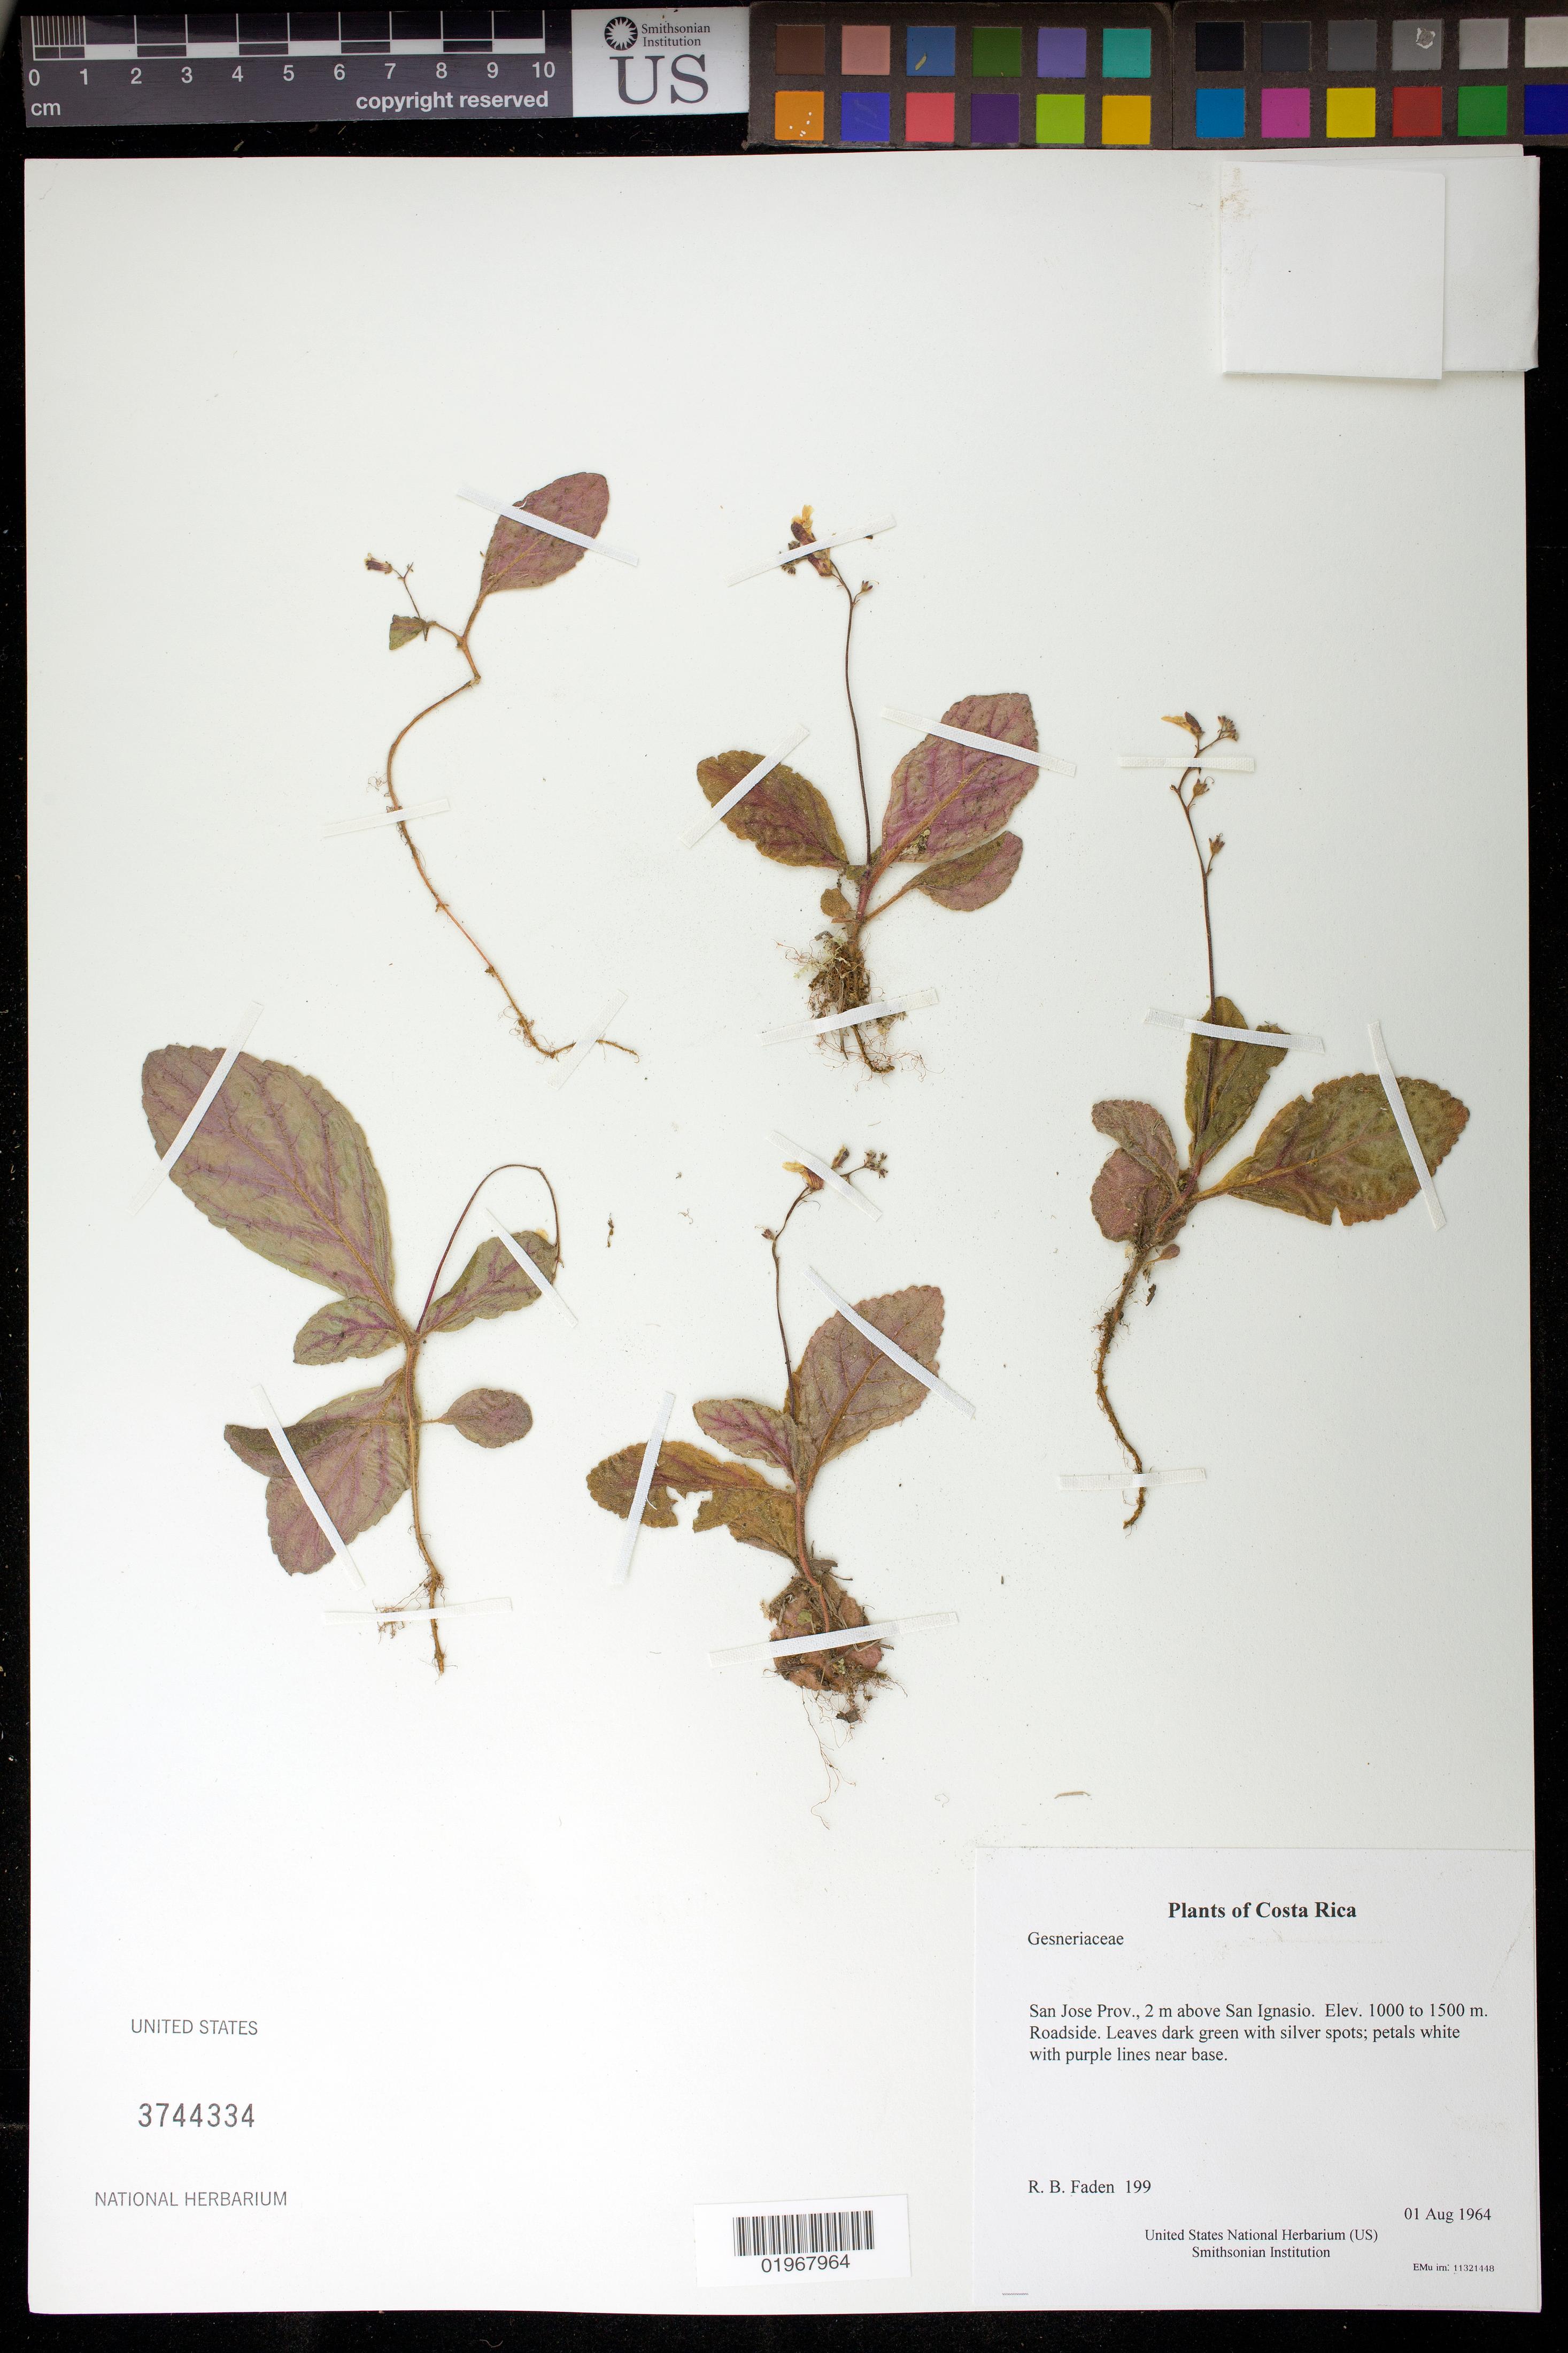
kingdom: Plantae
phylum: Tracheophyta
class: Magnoliopsida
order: Lamiales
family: Gesneriaceae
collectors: R. B. Faden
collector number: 199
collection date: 1964-08-01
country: Costa Rica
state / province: San Jose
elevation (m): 1000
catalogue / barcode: US 3744334